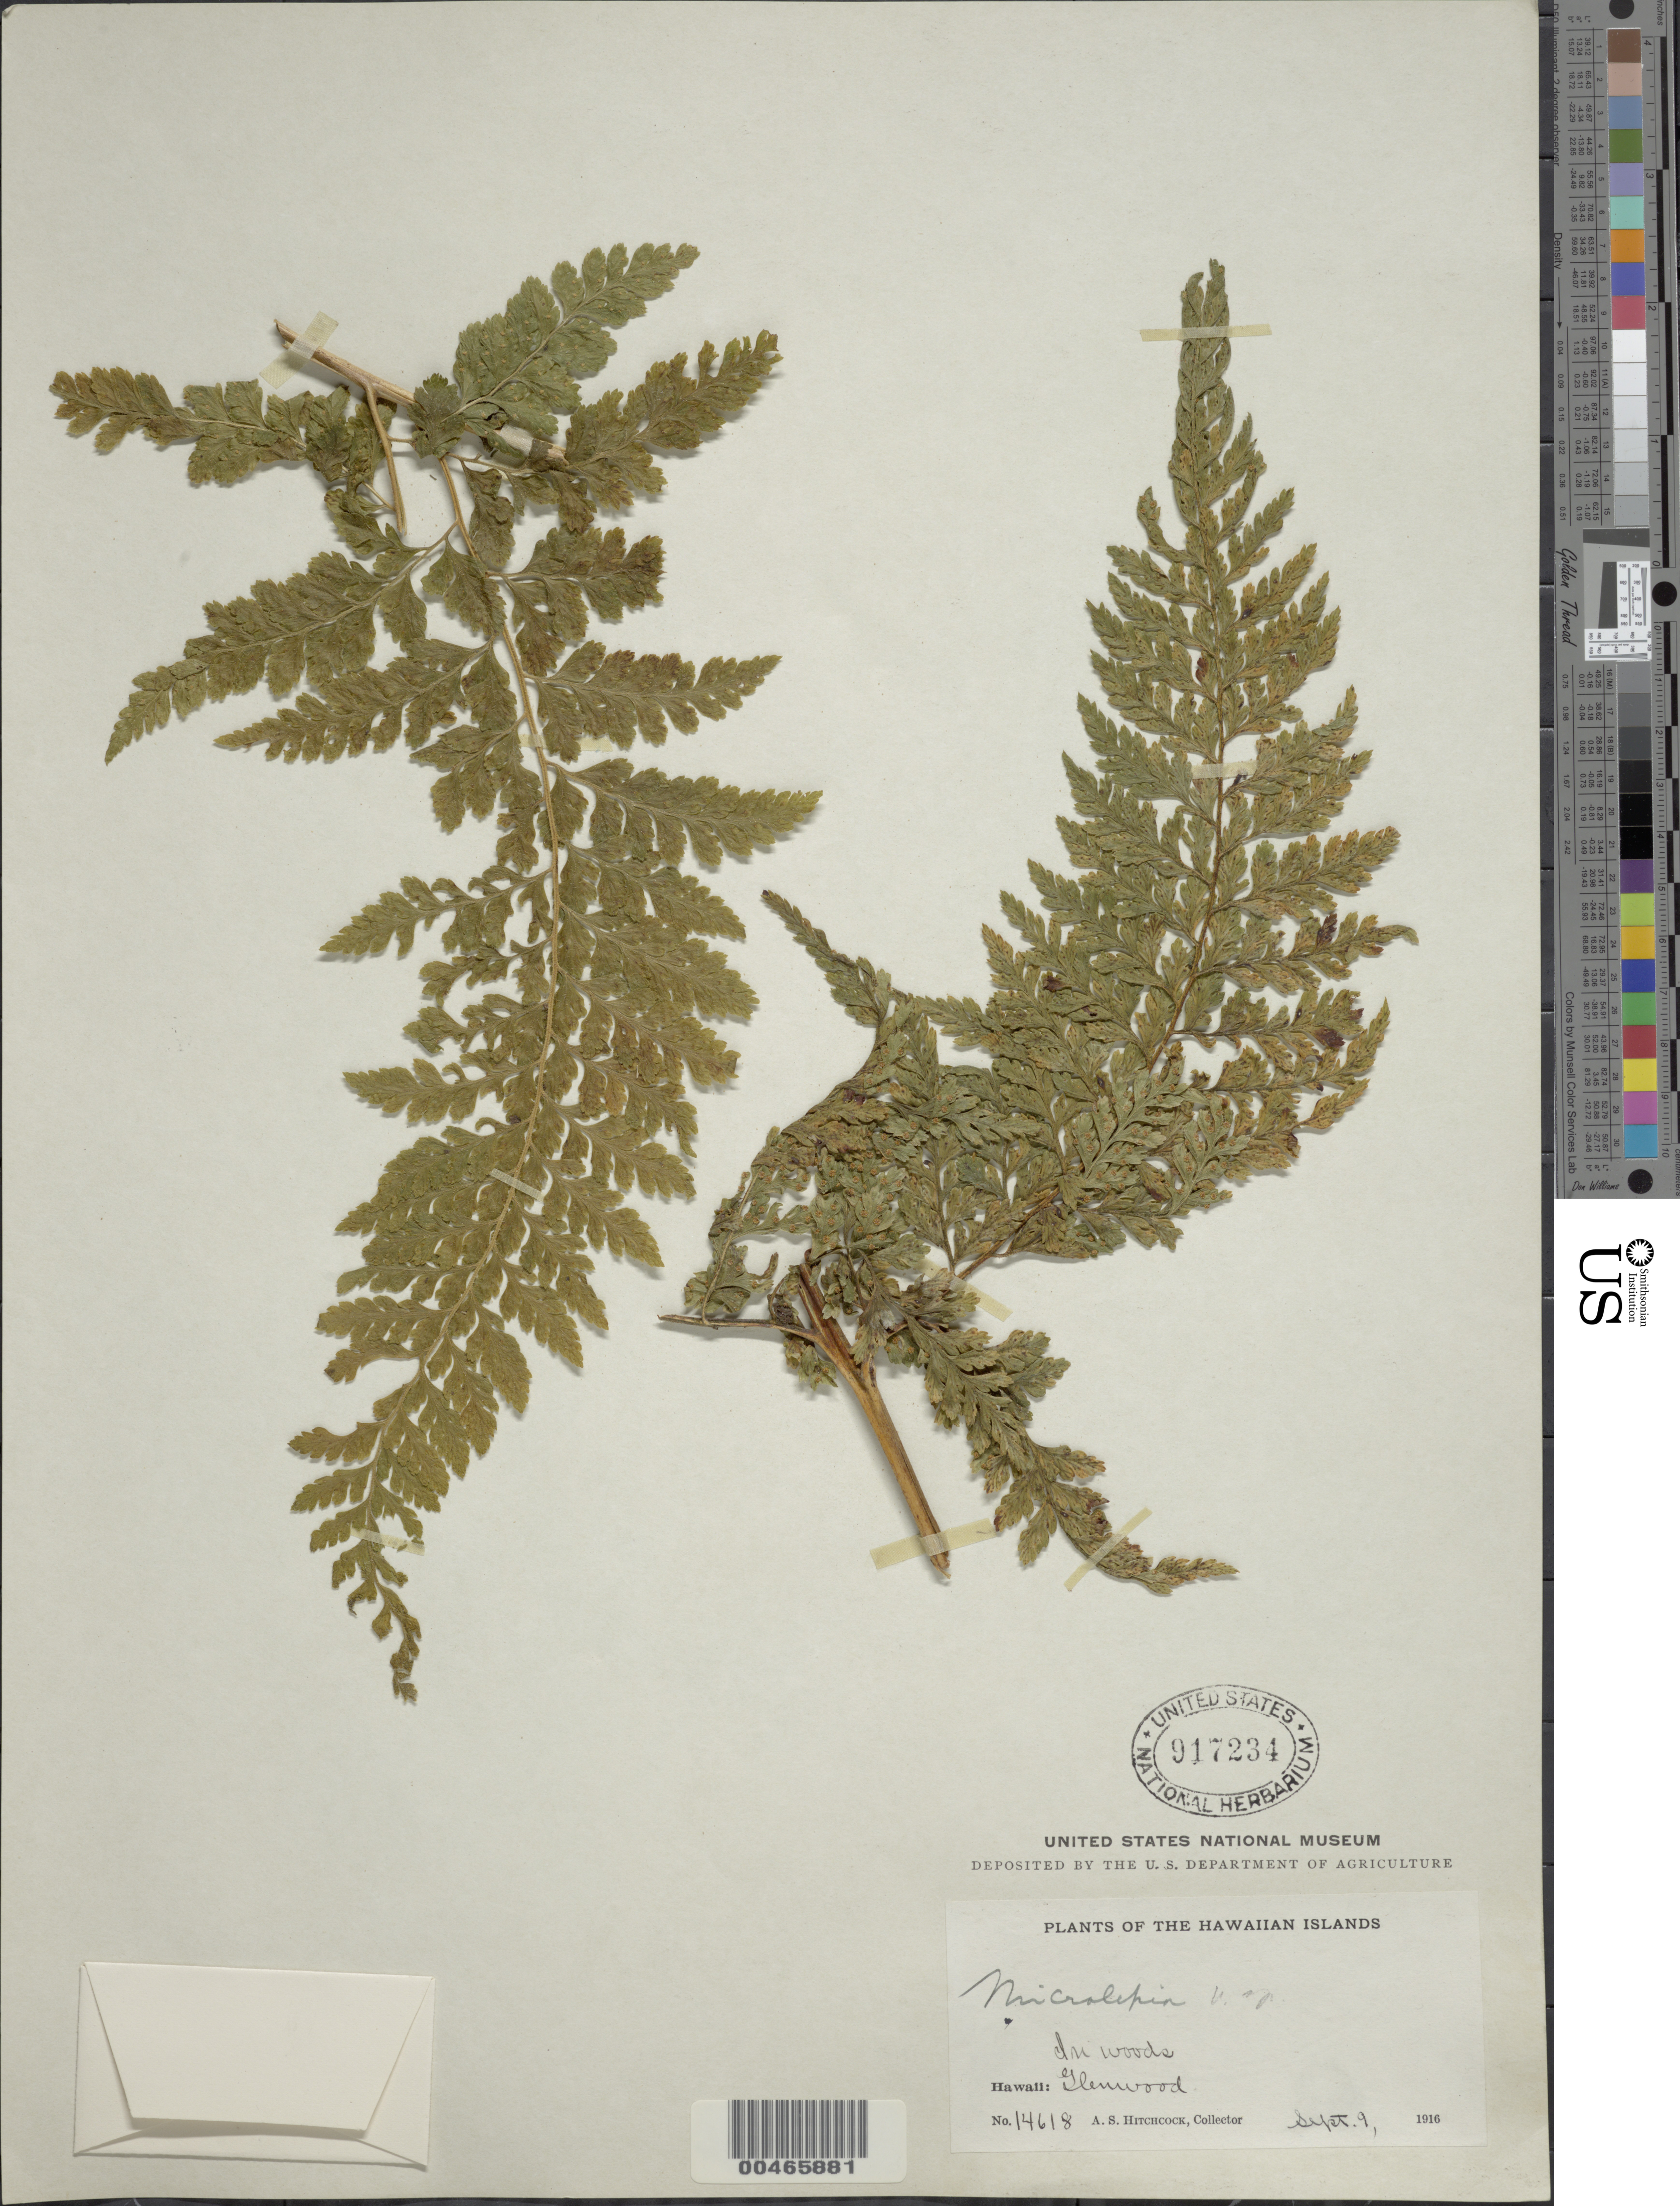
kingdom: Plantae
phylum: Tracheophyta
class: Polypodiopsida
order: Polypodiales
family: Dennstaedtiaceae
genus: Microlepia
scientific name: Microlepia sp.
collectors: A. S. Hitchcock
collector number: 14618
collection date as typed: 9 Sep 1916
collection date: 1916-09-09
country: United States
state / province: Hawaii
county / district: Kauai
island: Kaua'i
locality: Glenwood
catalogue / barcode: US 917234